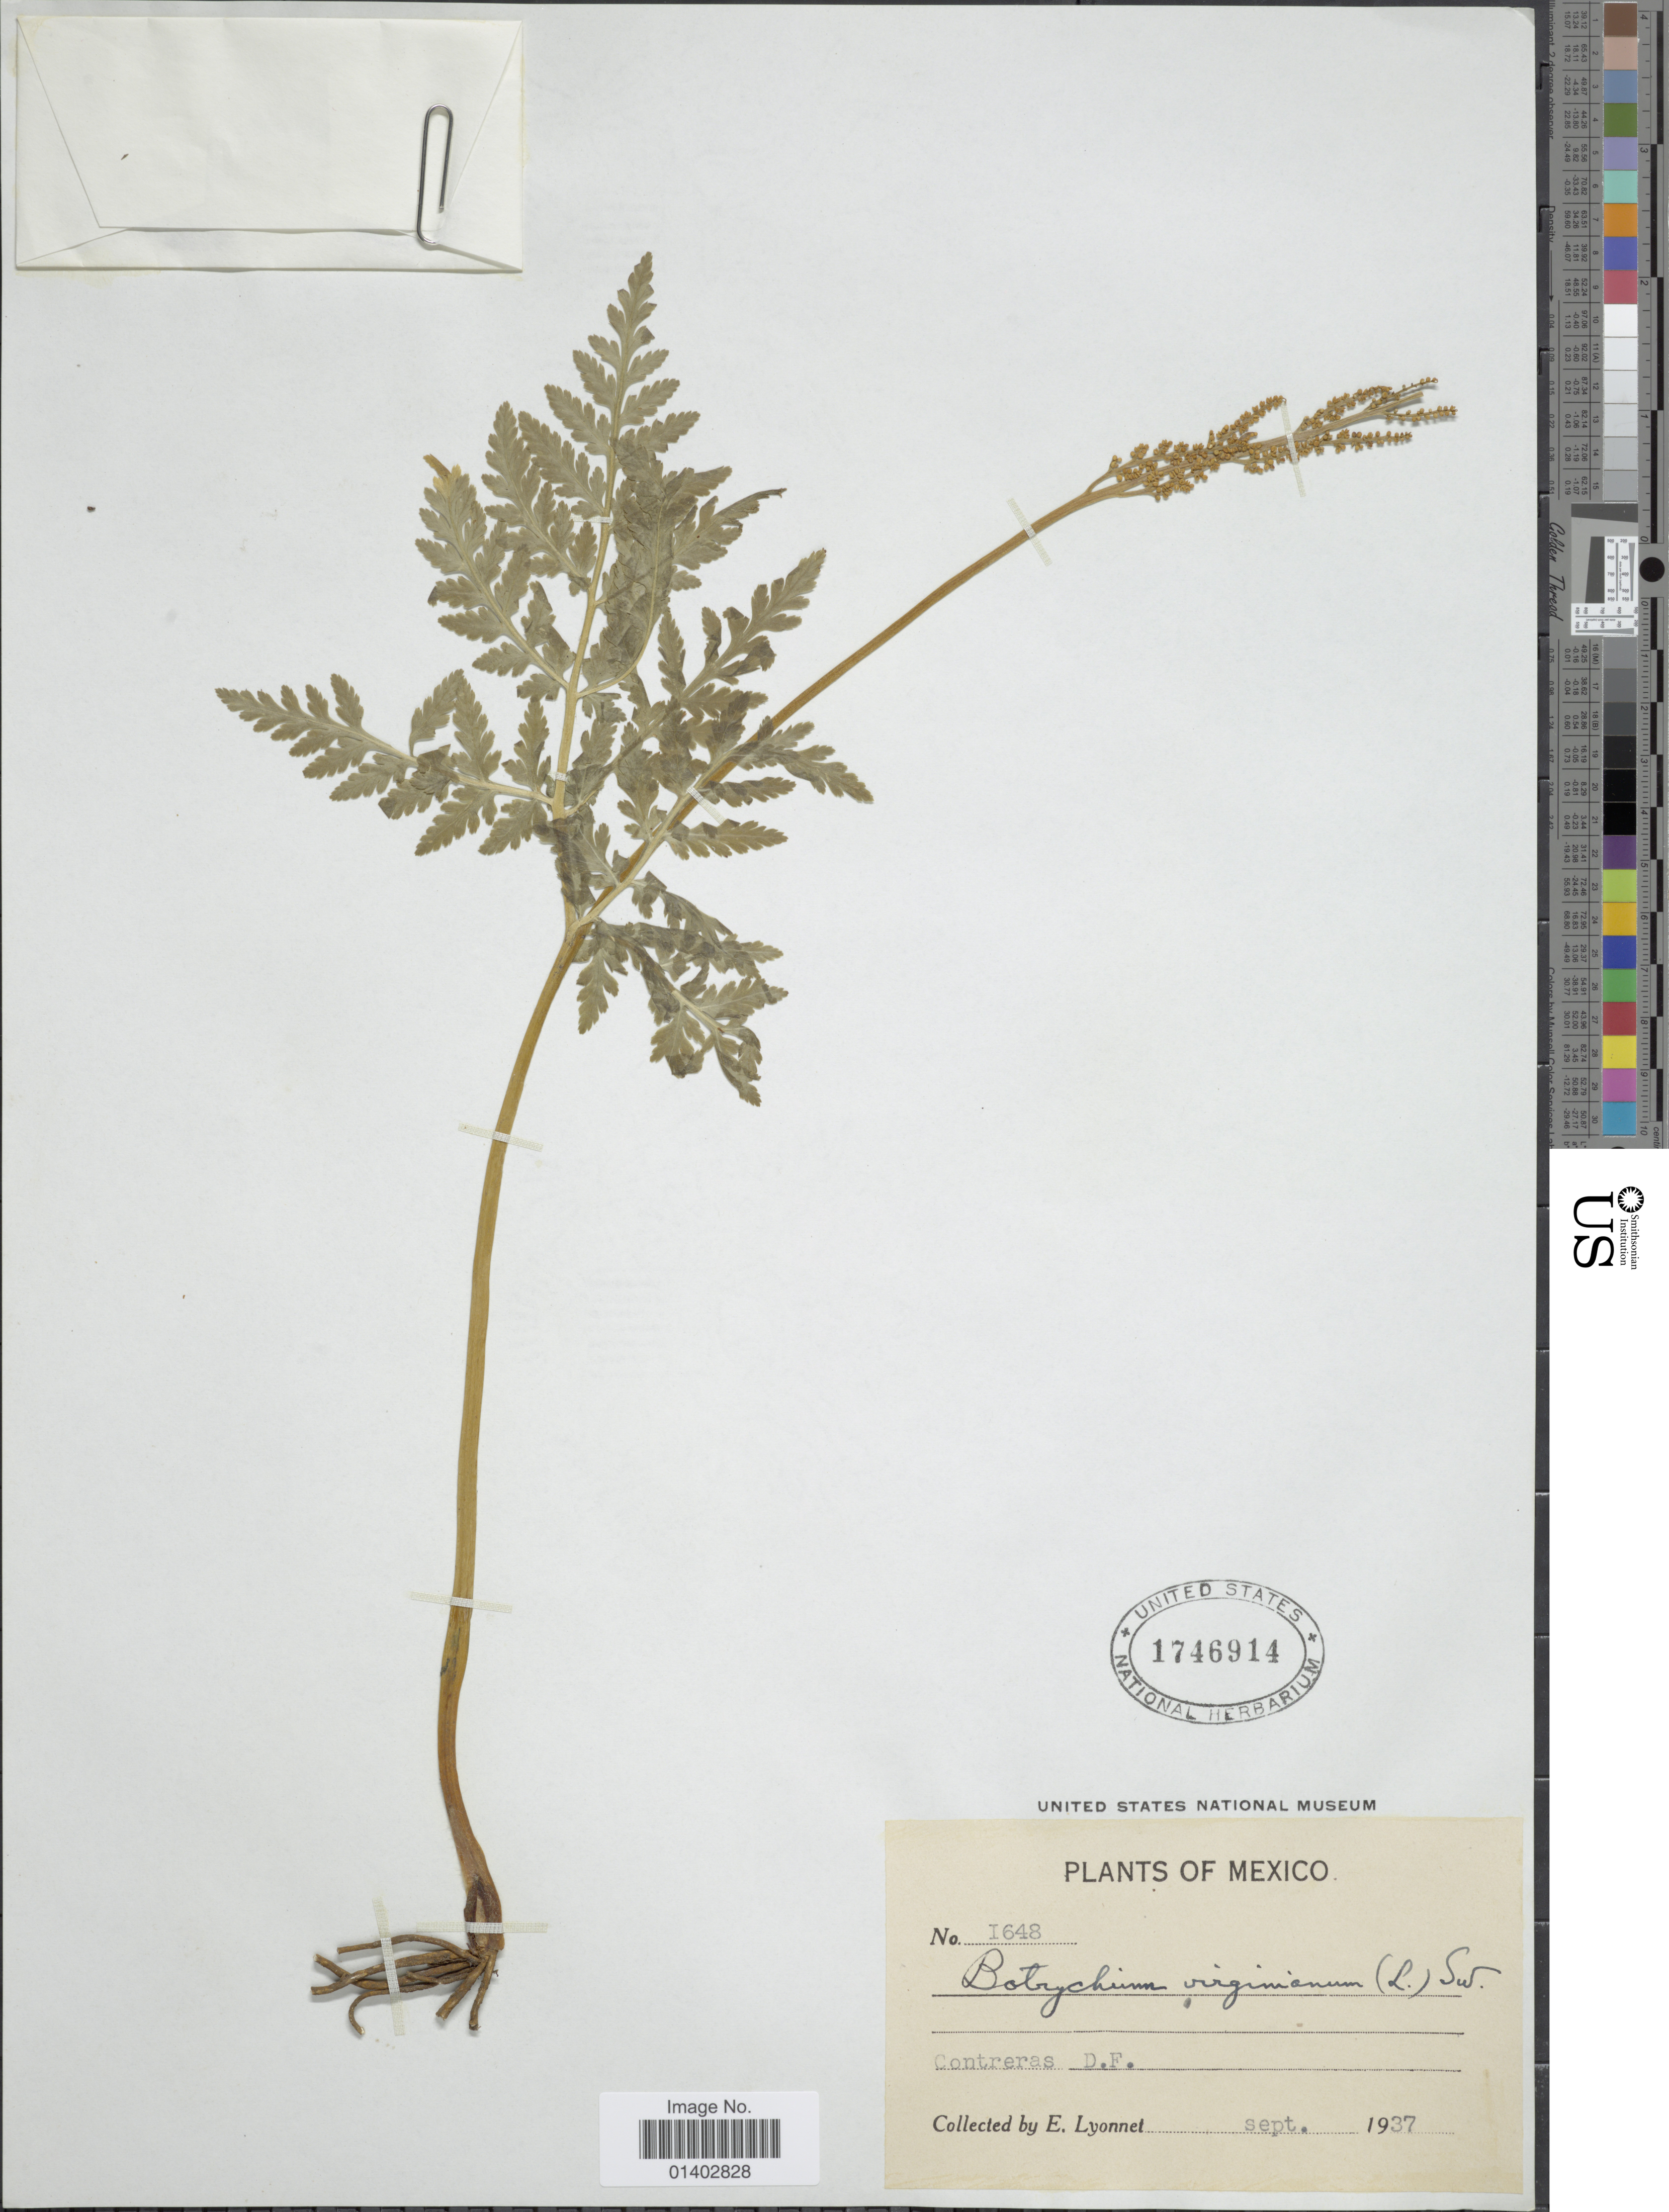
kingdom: Plantae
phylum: Tracheophyta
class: Polypodiopsida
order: Ophioglossales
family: Ophioglossaceae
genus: Botrychium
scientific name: Botrychium virginianum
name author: (L.) Sw.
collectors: E. Lyonnet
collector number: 1648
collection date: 1937-09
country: Mexico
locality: Contreras, D.F.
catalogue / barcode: US 1746914